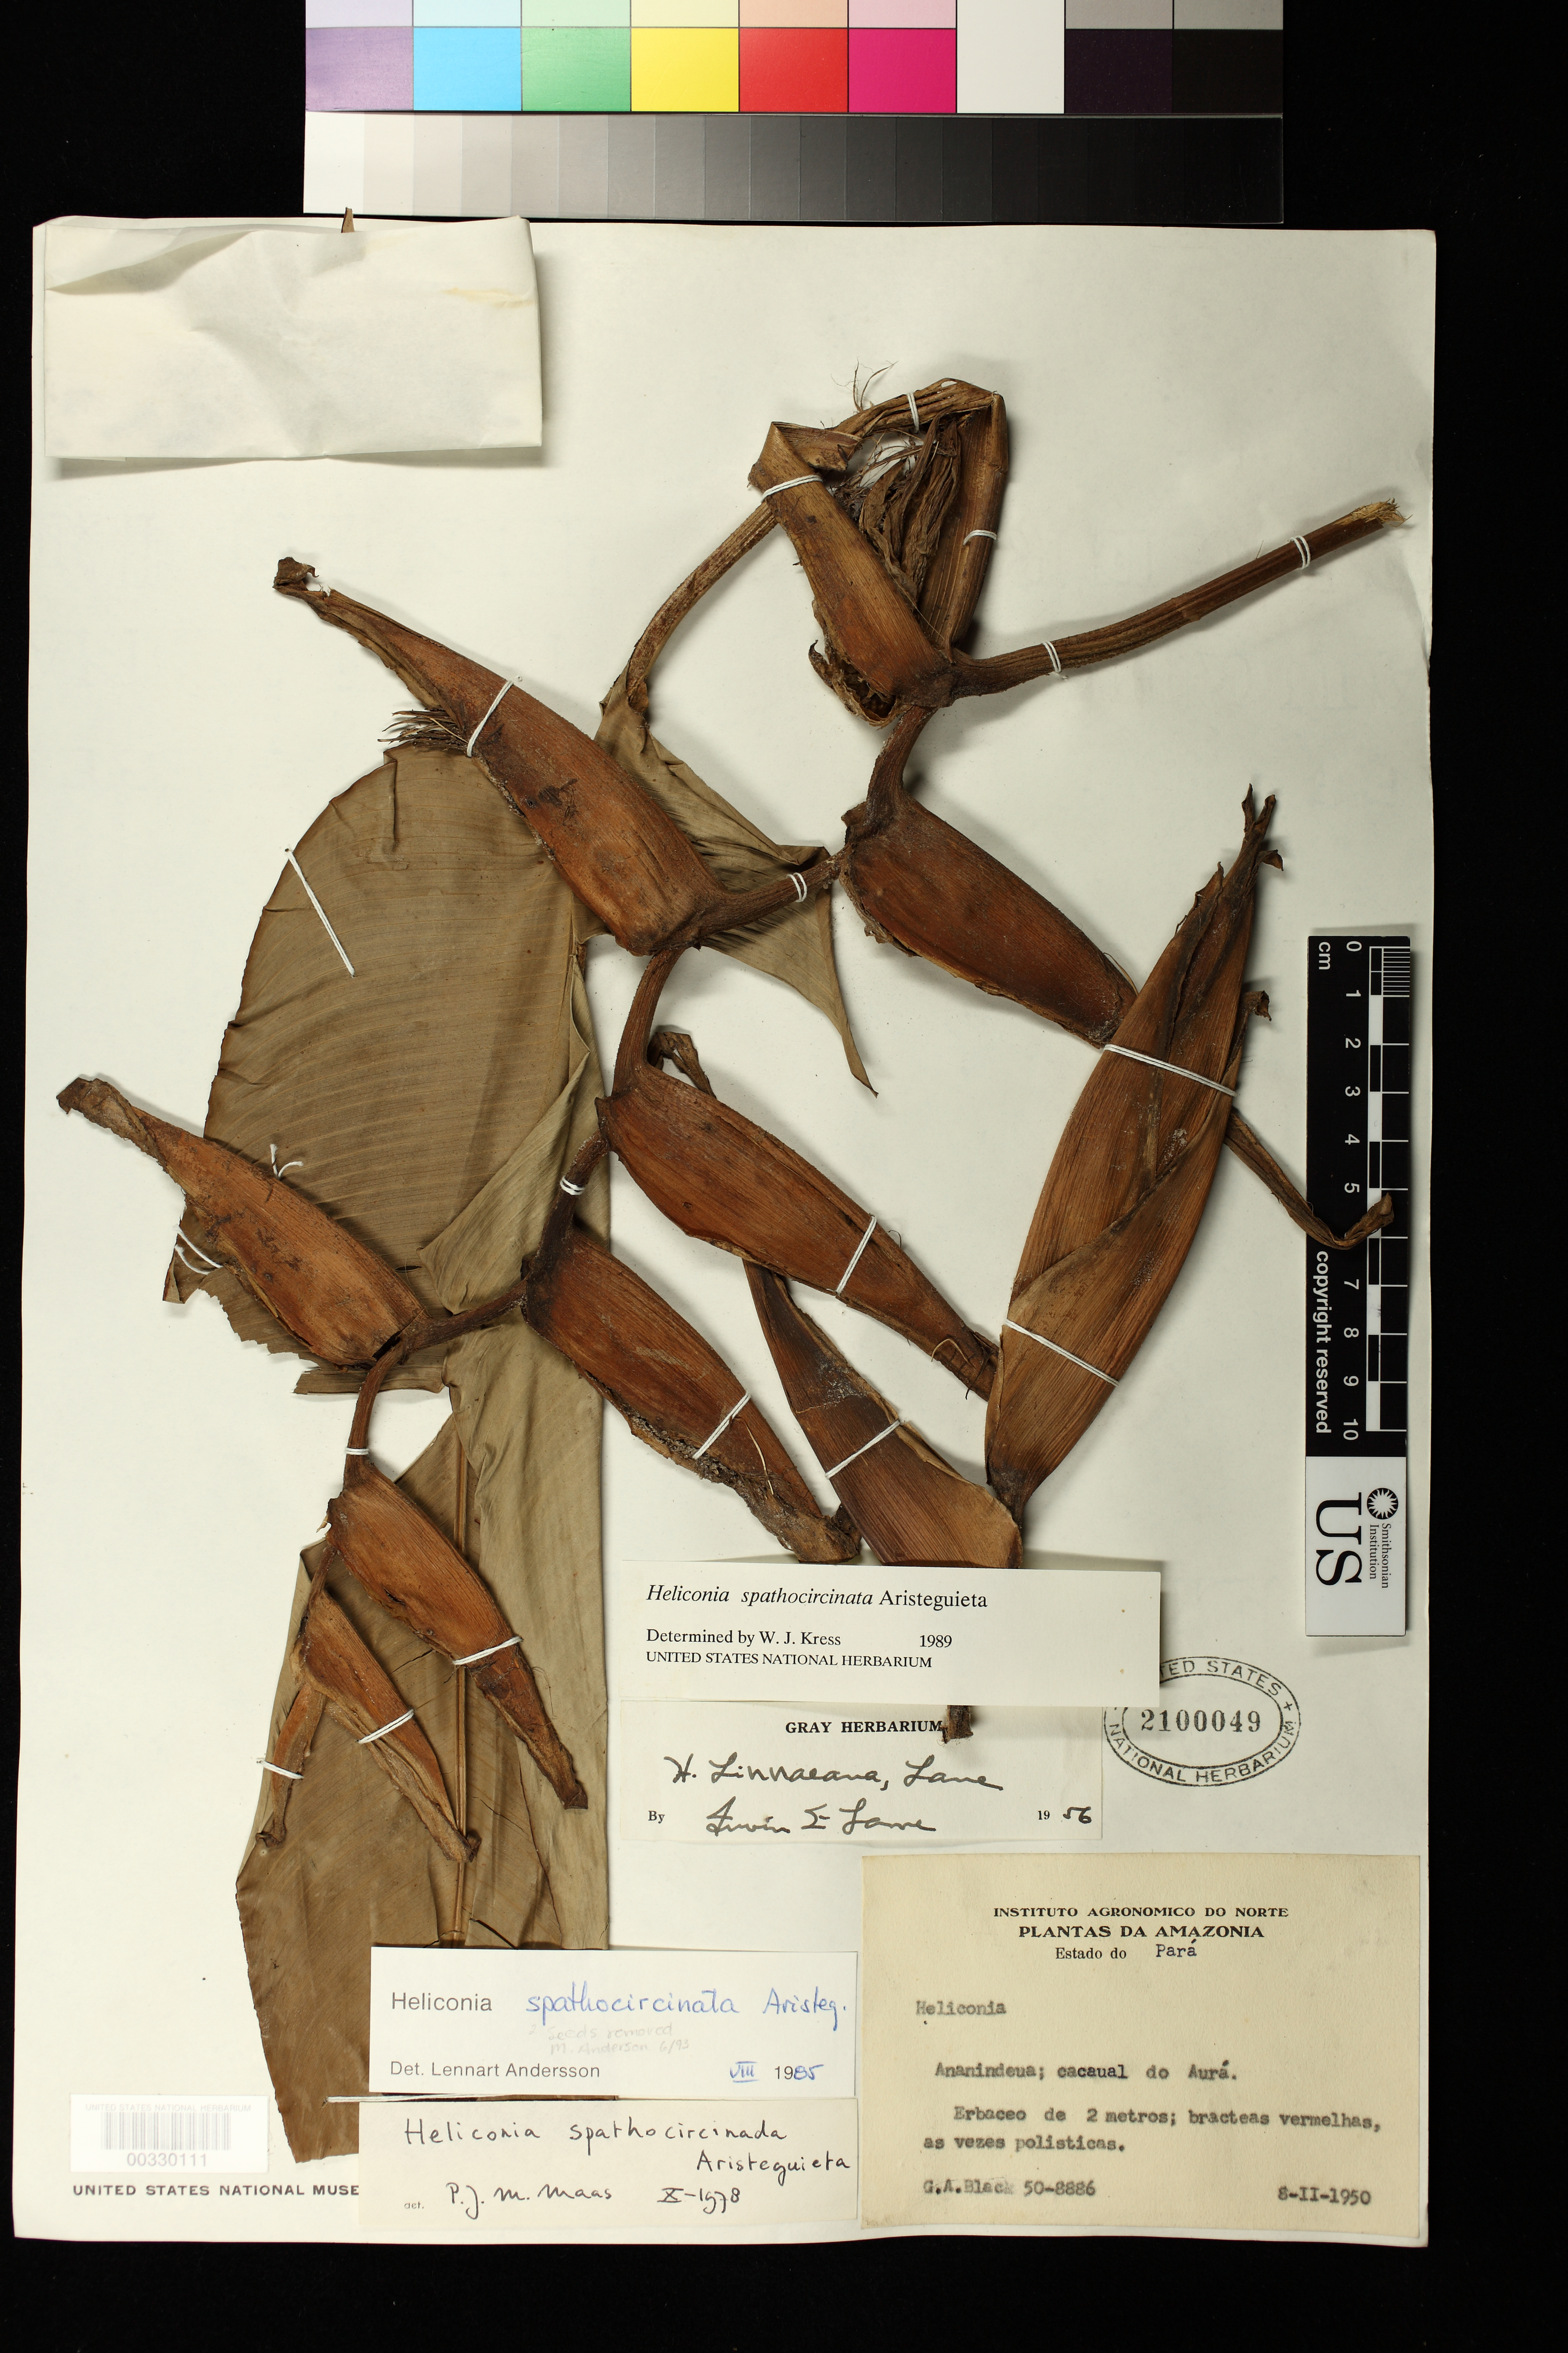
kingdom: Plantae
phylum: Tracheophyta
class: Liliopsida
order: Zingiberales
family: Heliconiaceae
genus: Heliconia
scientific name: Heliconia spathocircinata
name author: Aristeg.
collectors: G. A. Black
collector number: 50-8886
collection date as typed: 08 Feb 1950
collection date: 1950-02-08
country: Brazil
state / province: Pará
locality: Ananindeua, cacaual do aura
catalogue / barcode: US 2100049